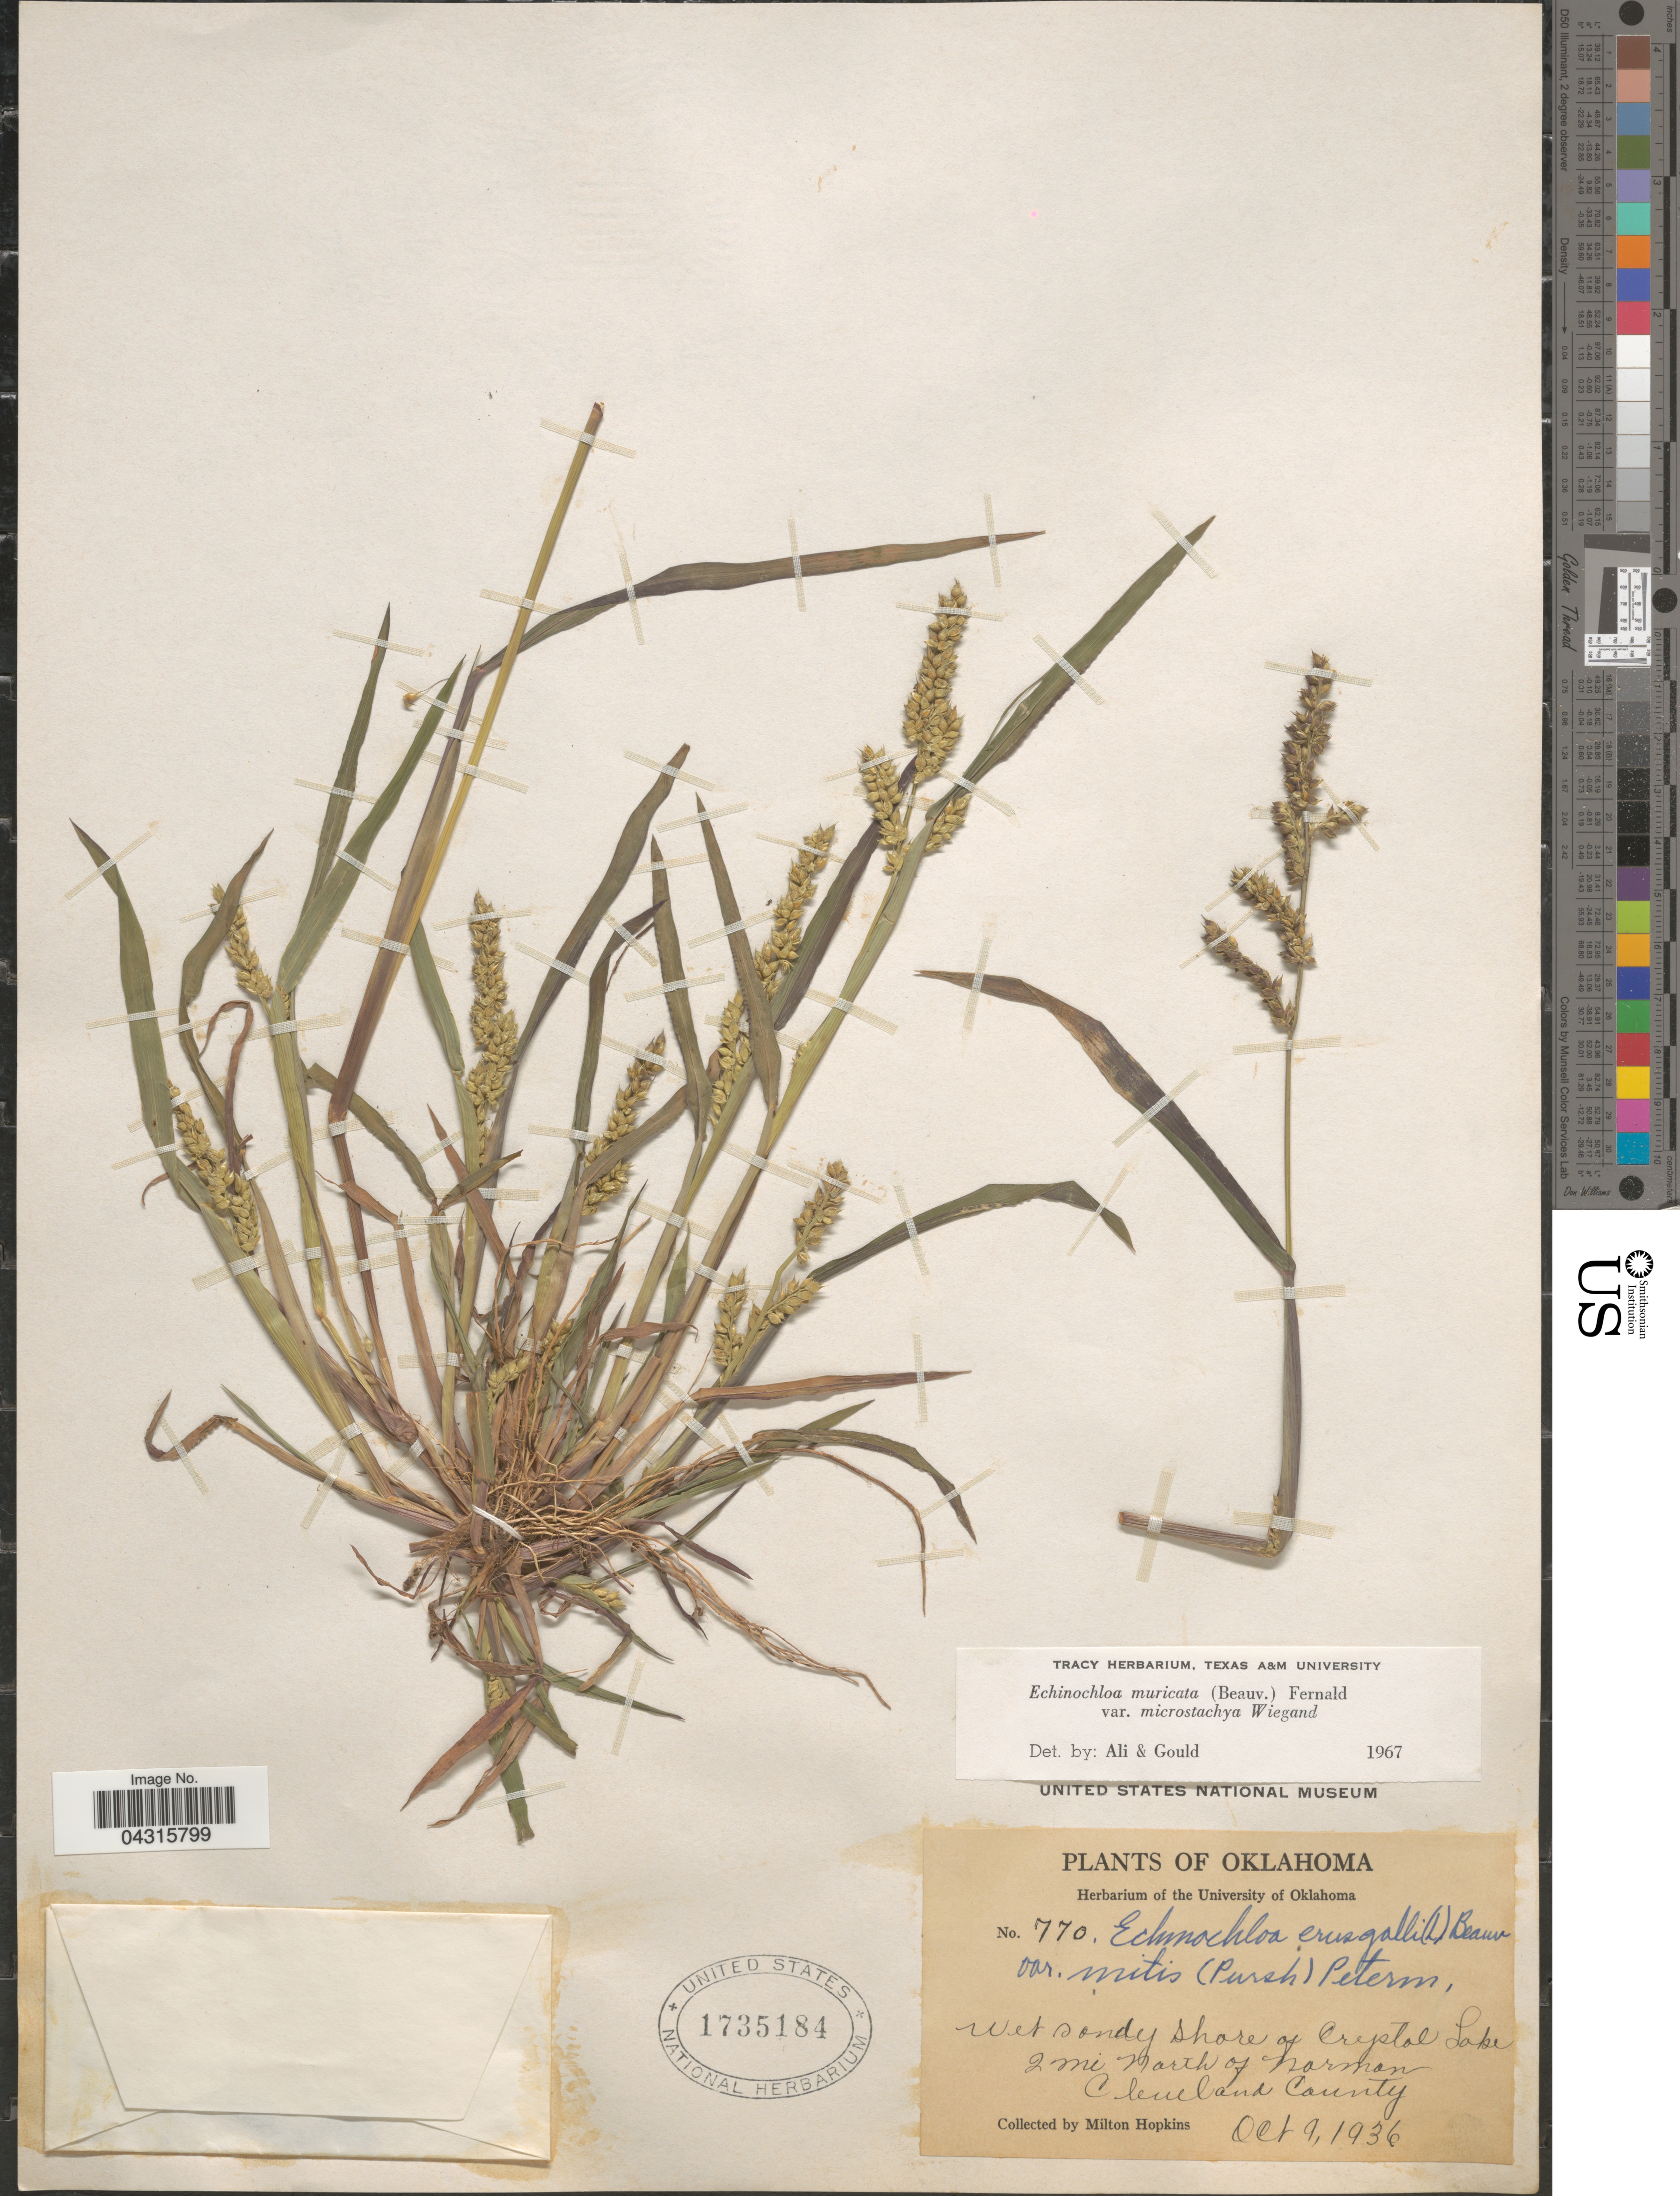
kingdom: Plantae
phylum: Tracheophyta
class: Liliopsida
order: Poales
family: Poaceae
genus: Echinochloa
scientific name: Echinochloa muricata var. microstachya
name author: Wiegand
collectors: M. Hopkins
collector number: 770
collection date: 1936-10-09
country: United States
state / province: Oklahoma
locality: Wet sandy shore of Crystal Lake 2 mi North of Norman. Cleveland County.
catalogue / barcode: US 1735184